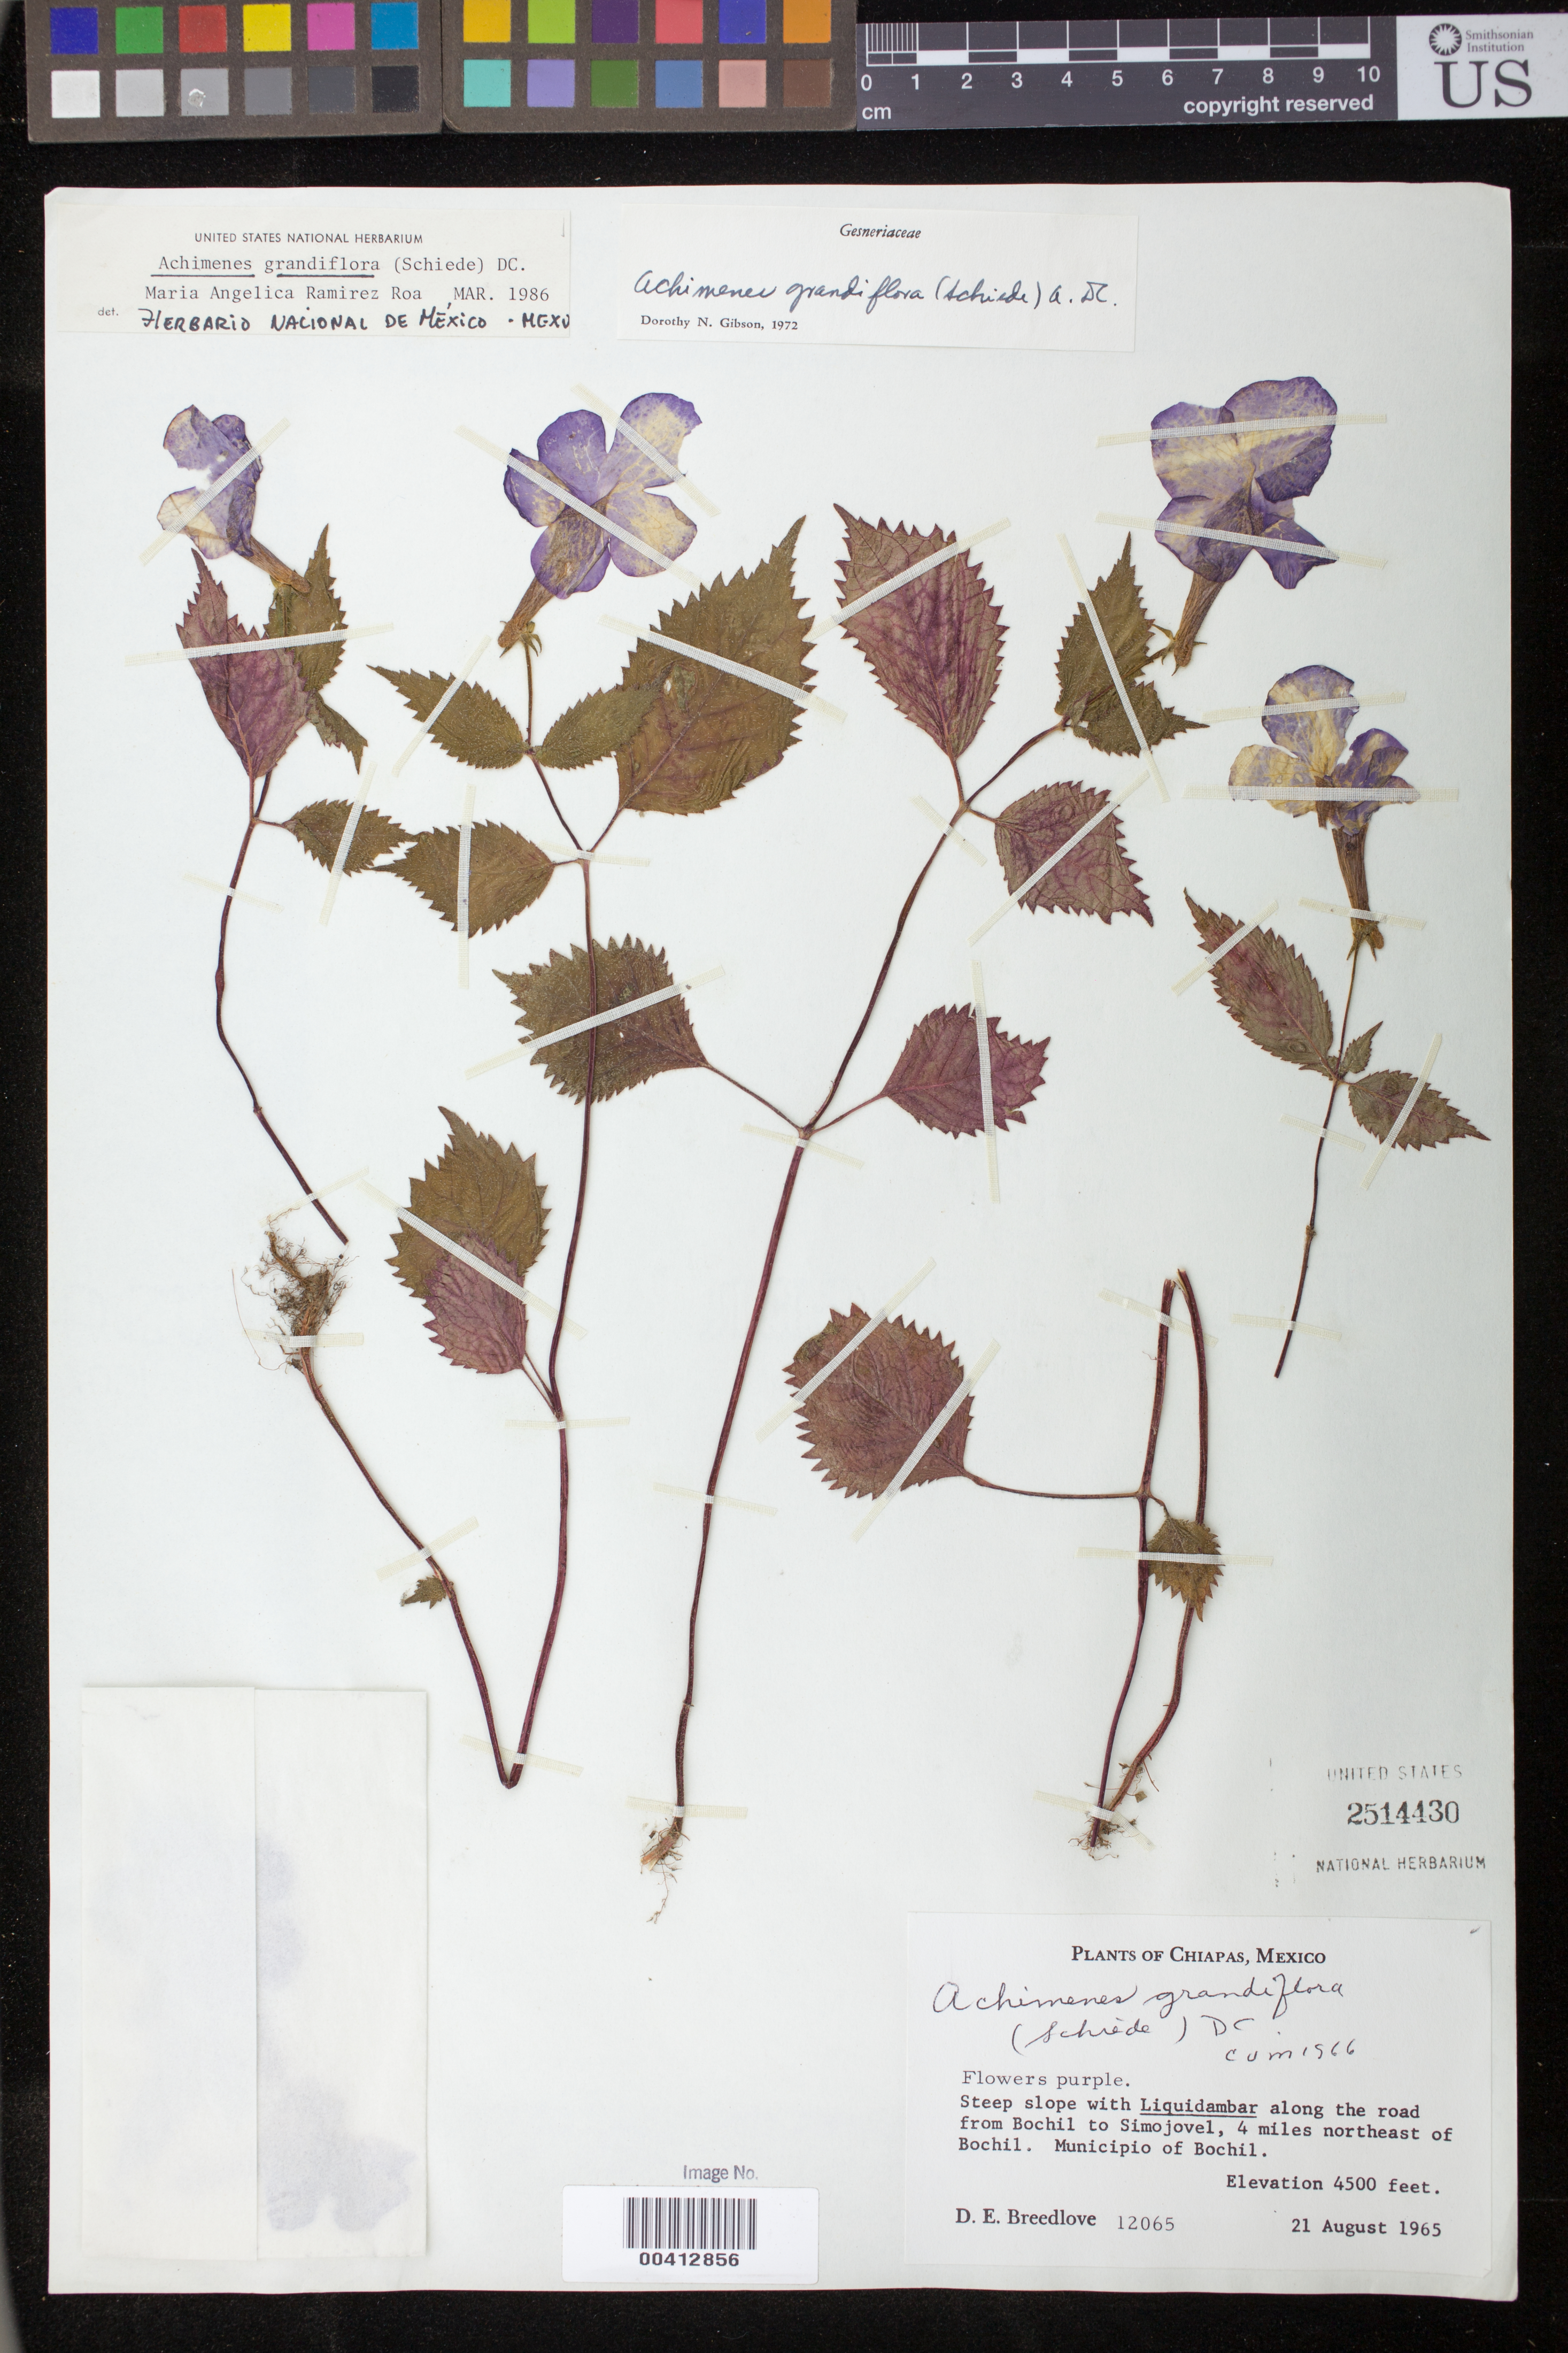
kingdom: Plantae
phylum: Tracheophyta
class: Magnoliopsida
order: Lamiales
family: Gesneriaceae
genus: Achimenes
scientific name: Achimenes grandiflora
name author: (Schiede) DC.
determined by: Skog, Laurence E.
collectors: D. E. Breedlove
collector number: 12065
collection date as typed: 21 Aug 1965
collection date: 1965-08-21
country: Mexico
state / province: Chiapas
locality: Mun. of Bochil, along the road from Bochil to Simojovel, 4 mi NE of Bochil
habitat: Steep slope with Liquidambar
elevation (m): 1372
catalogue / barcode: US 2514430